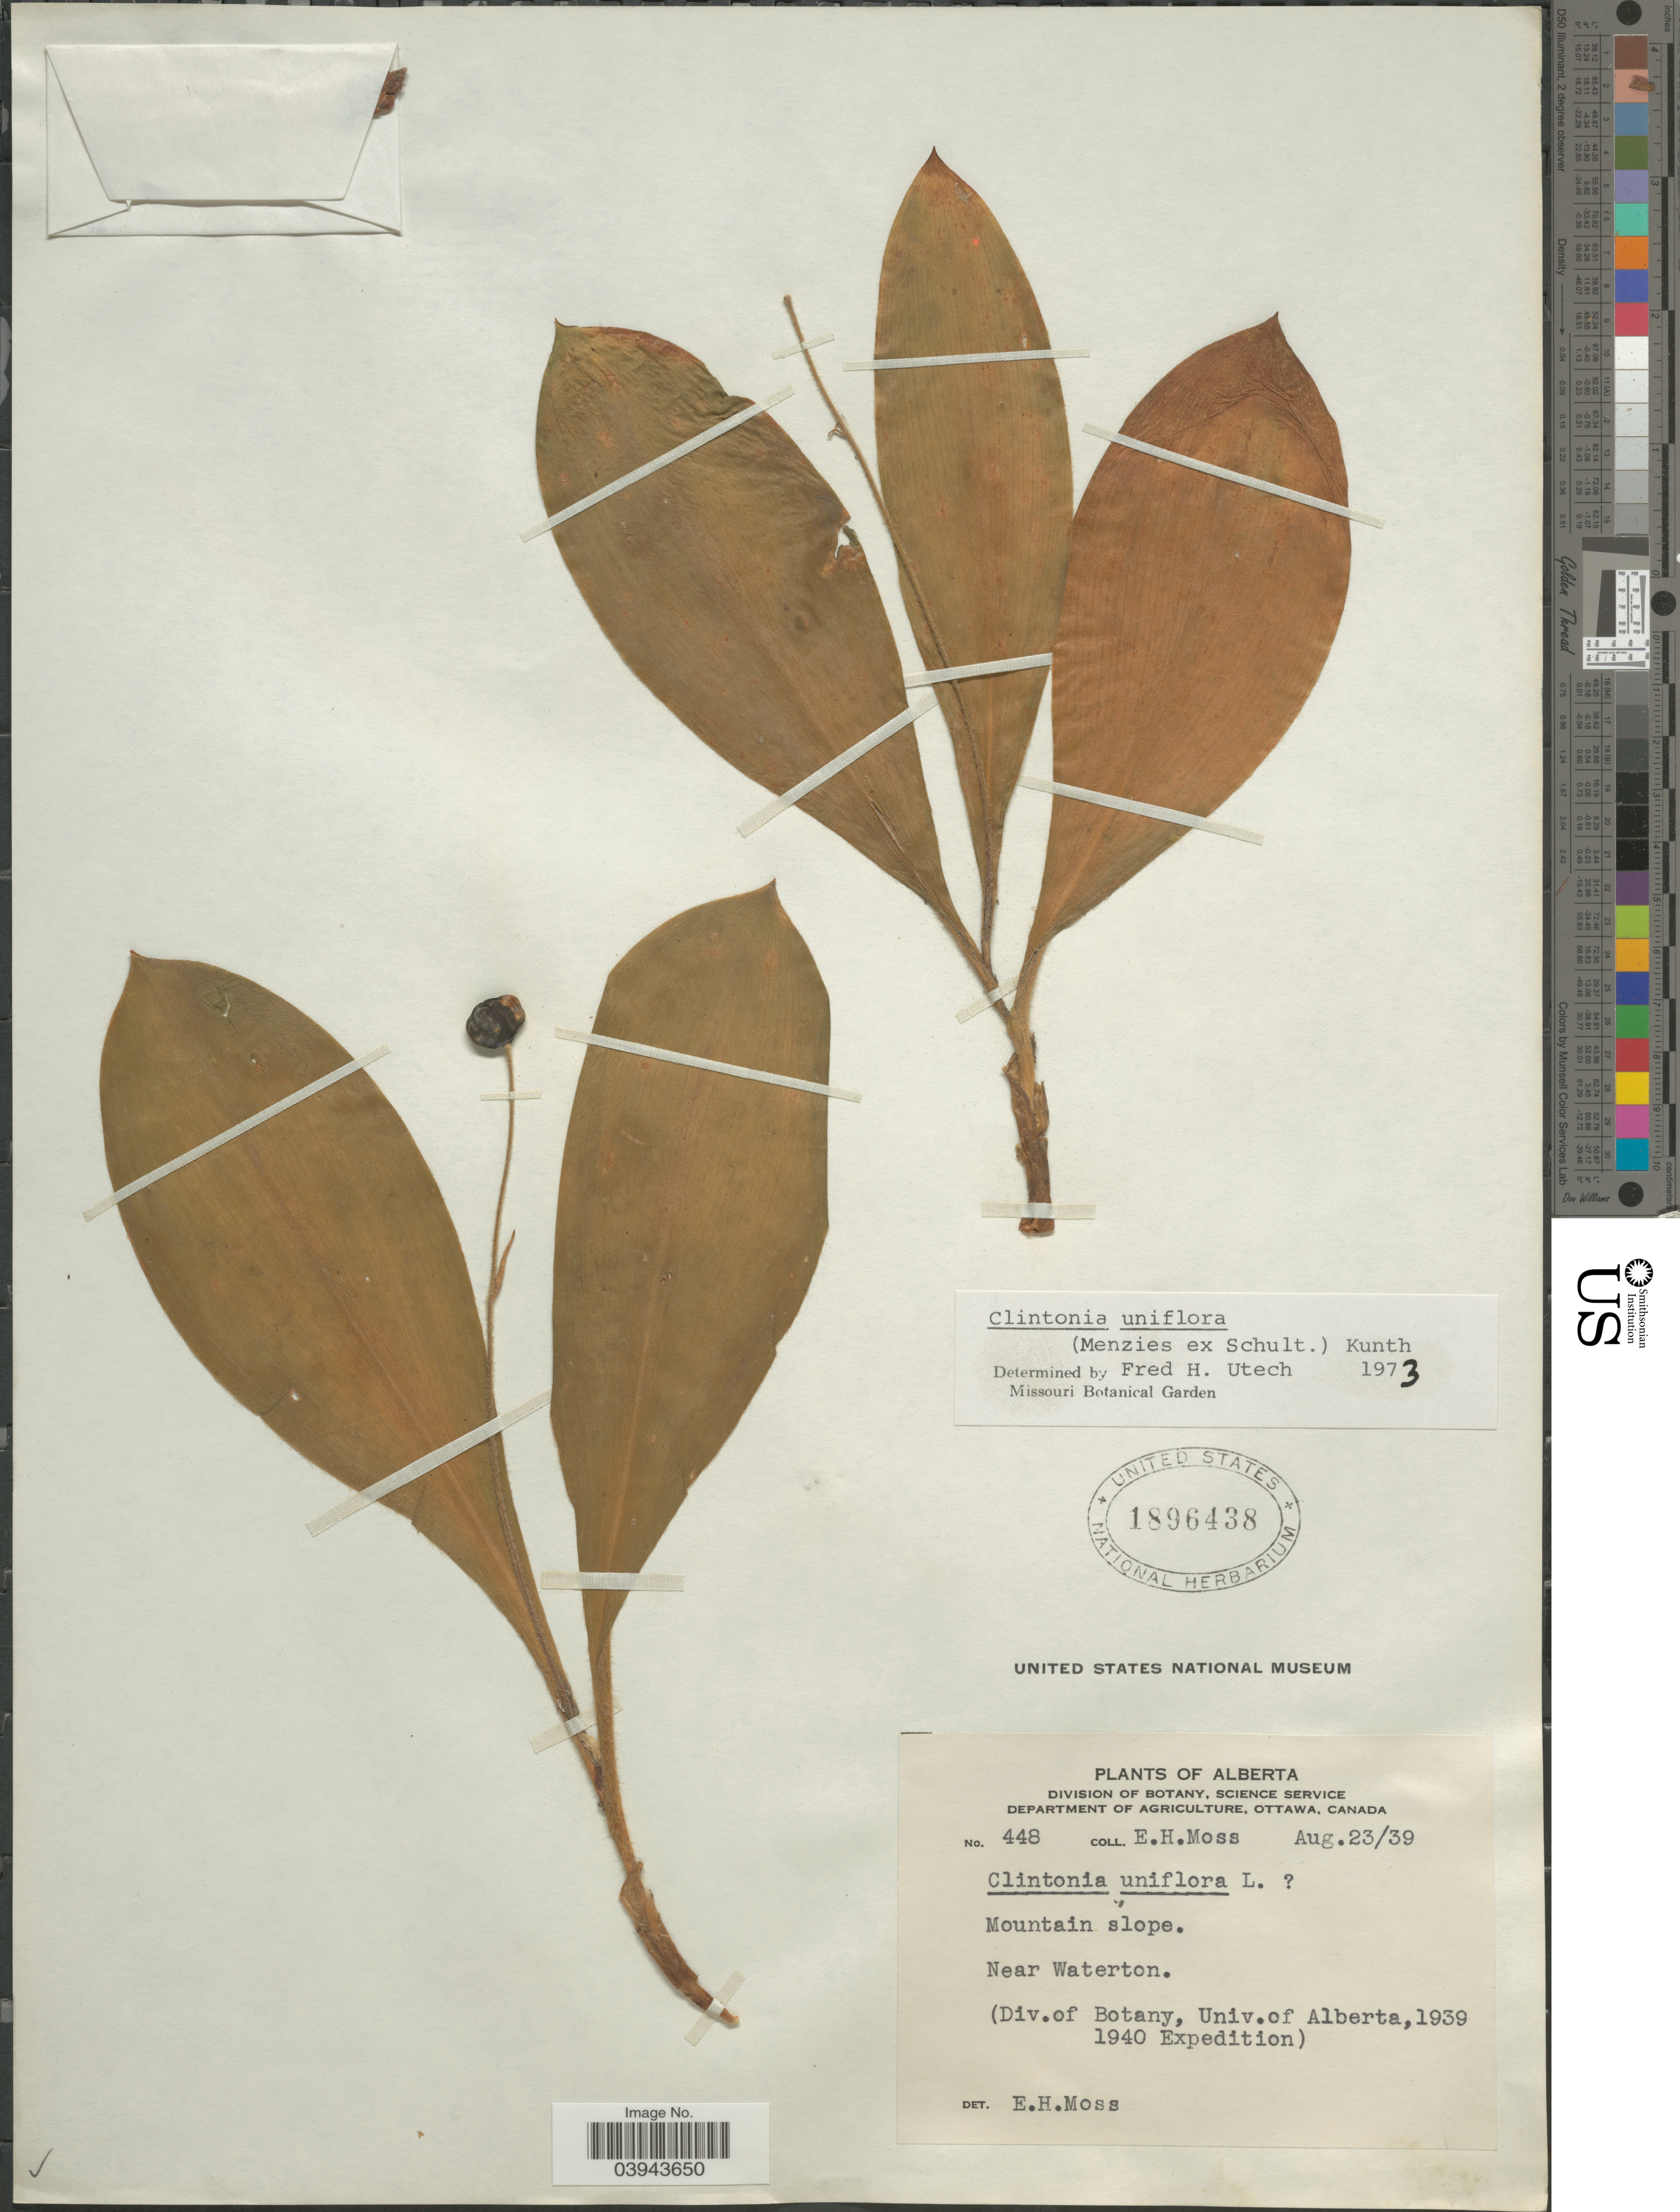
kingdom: Plantae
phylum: Tracheophyta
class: Liliopsida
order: Liliales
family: Liliaceae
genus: Clintonia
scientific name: Clintonia uniflora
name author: Kunth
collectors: E. Moss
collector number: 448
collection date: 1939-08-23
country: Canada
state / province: Alberta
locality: Near Waterton.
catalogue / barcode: US 1896438